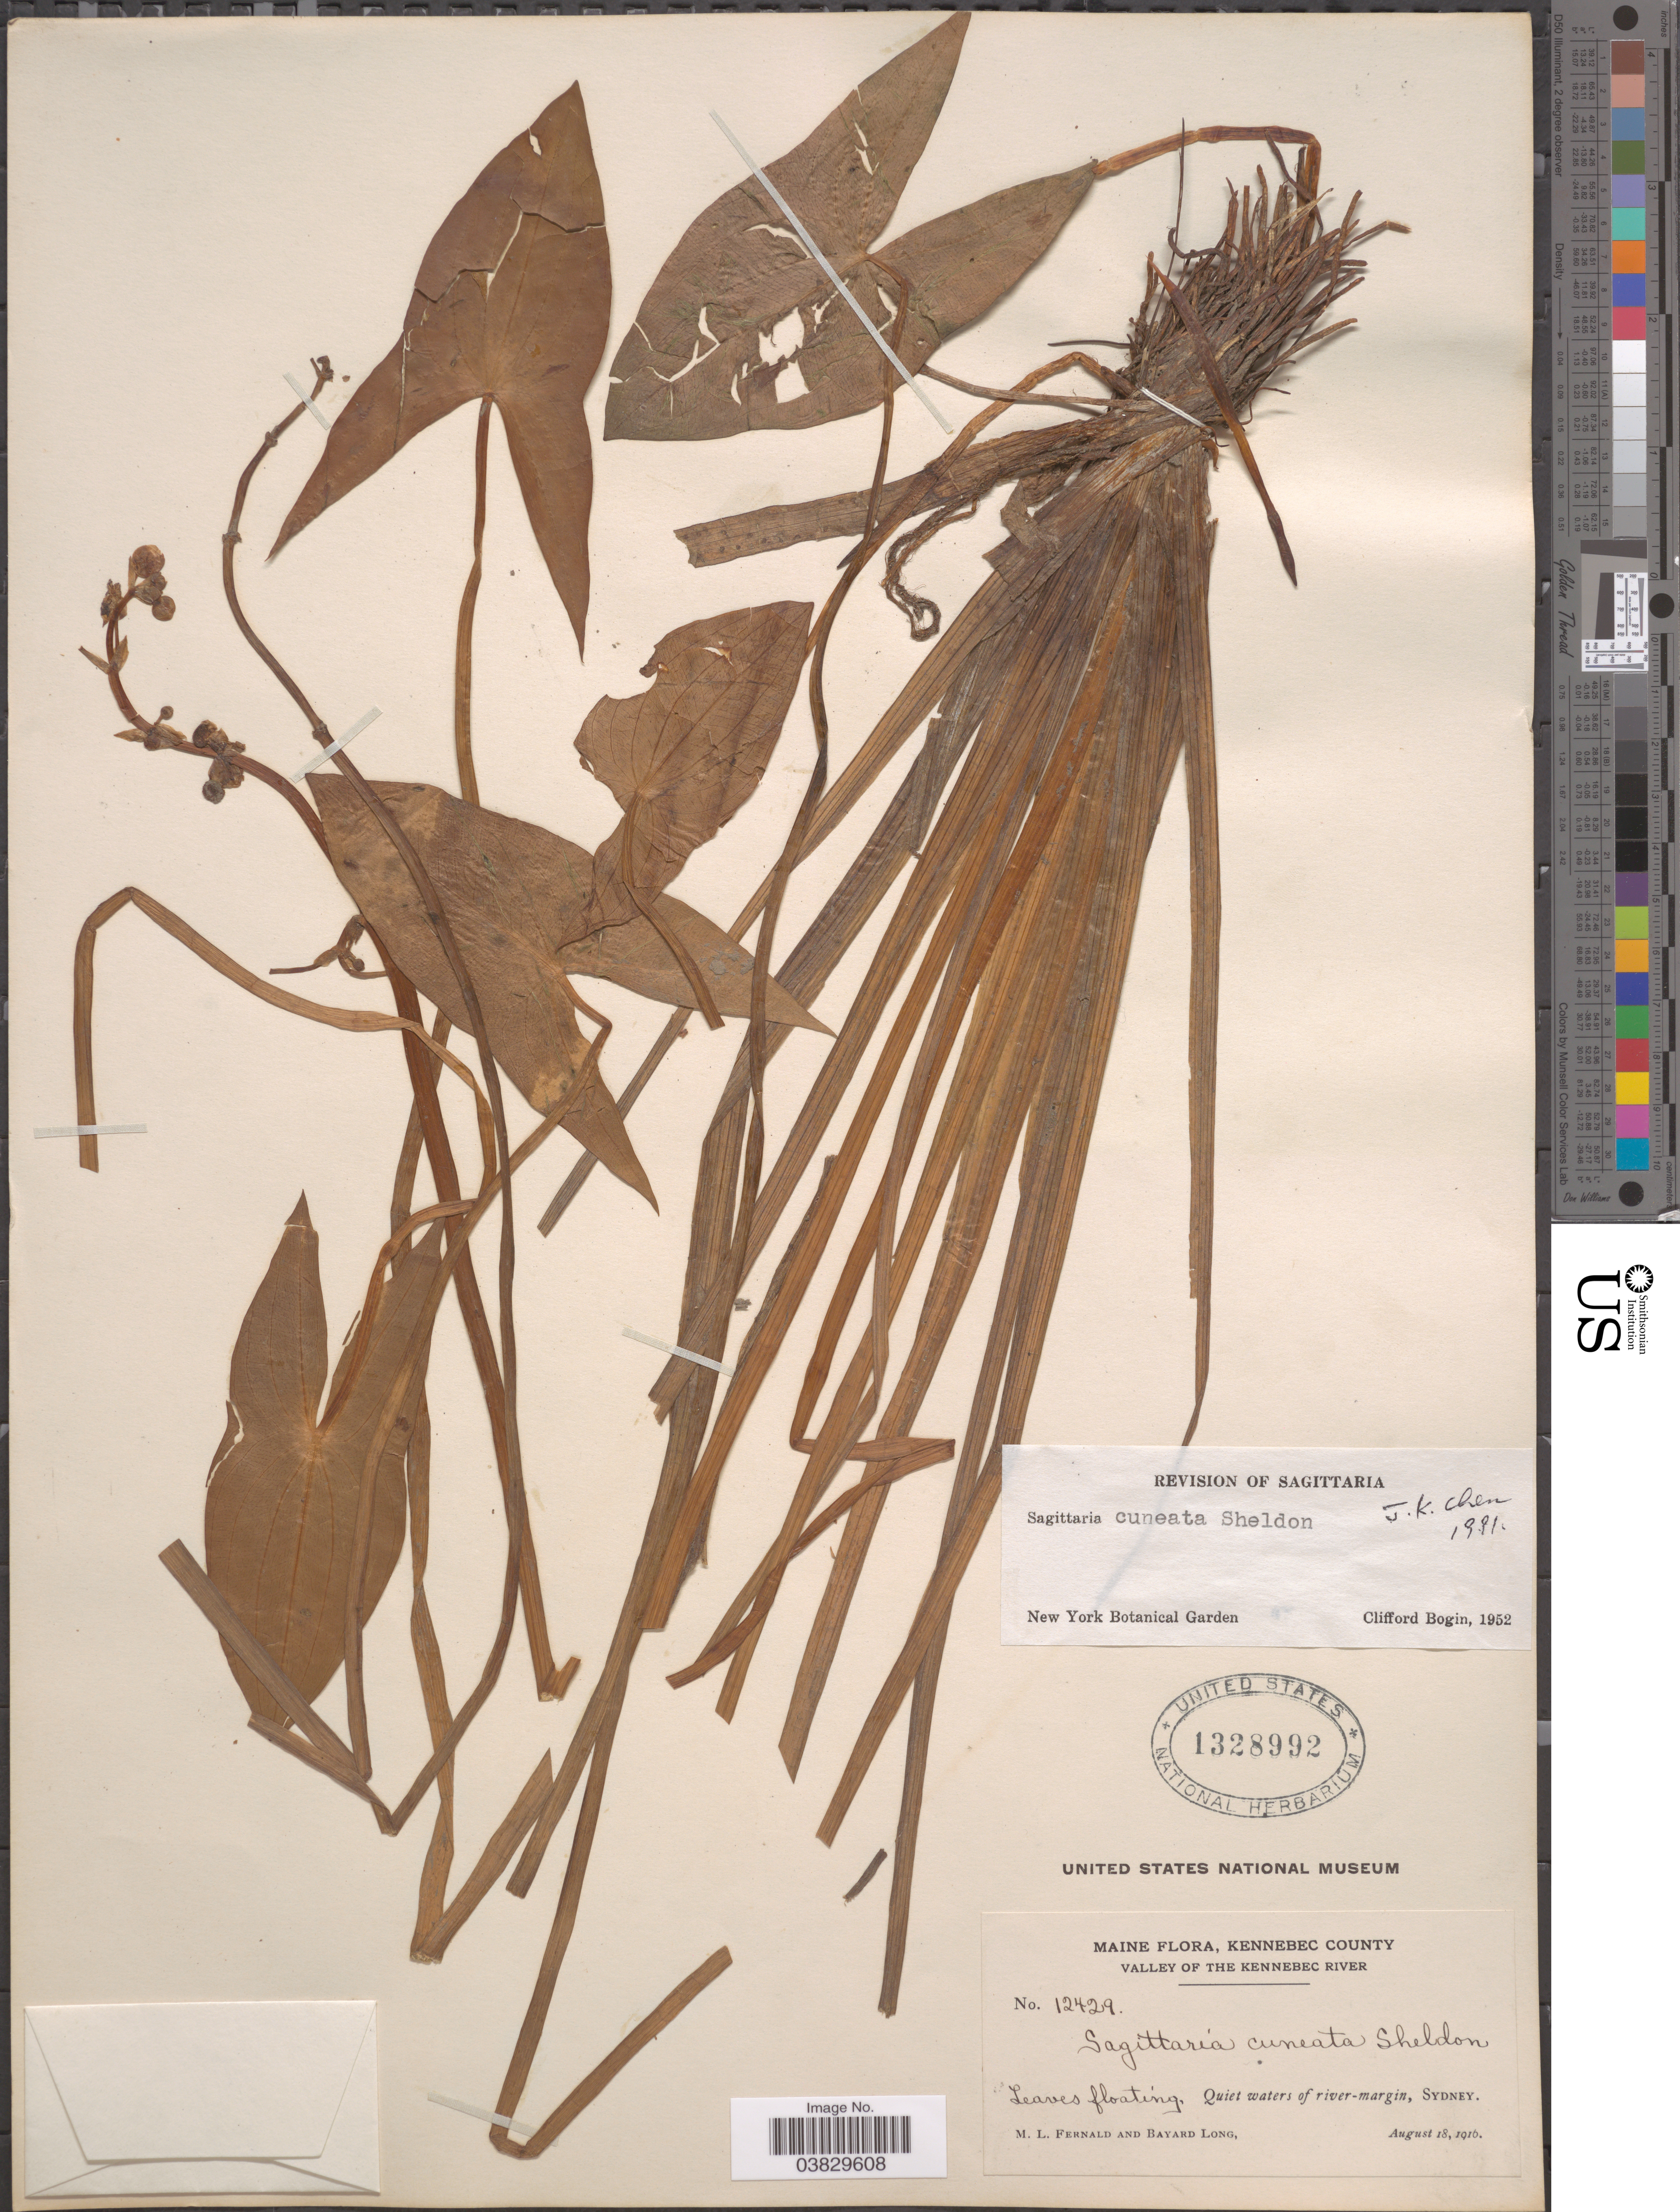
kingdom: Plantae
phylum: Tracheophyta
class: Liliopsida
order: Alismatales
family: Alismataceae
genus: Sagittaria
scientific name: Sagittaria cuneata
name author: E. Sheld.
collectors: M. L. Fernald & B. Long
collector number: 12429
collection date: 1916-08-18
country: United States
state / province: Maine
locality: Kennebec County. Valley of The Kennebec River. Sydney.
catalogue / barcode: US 1328992